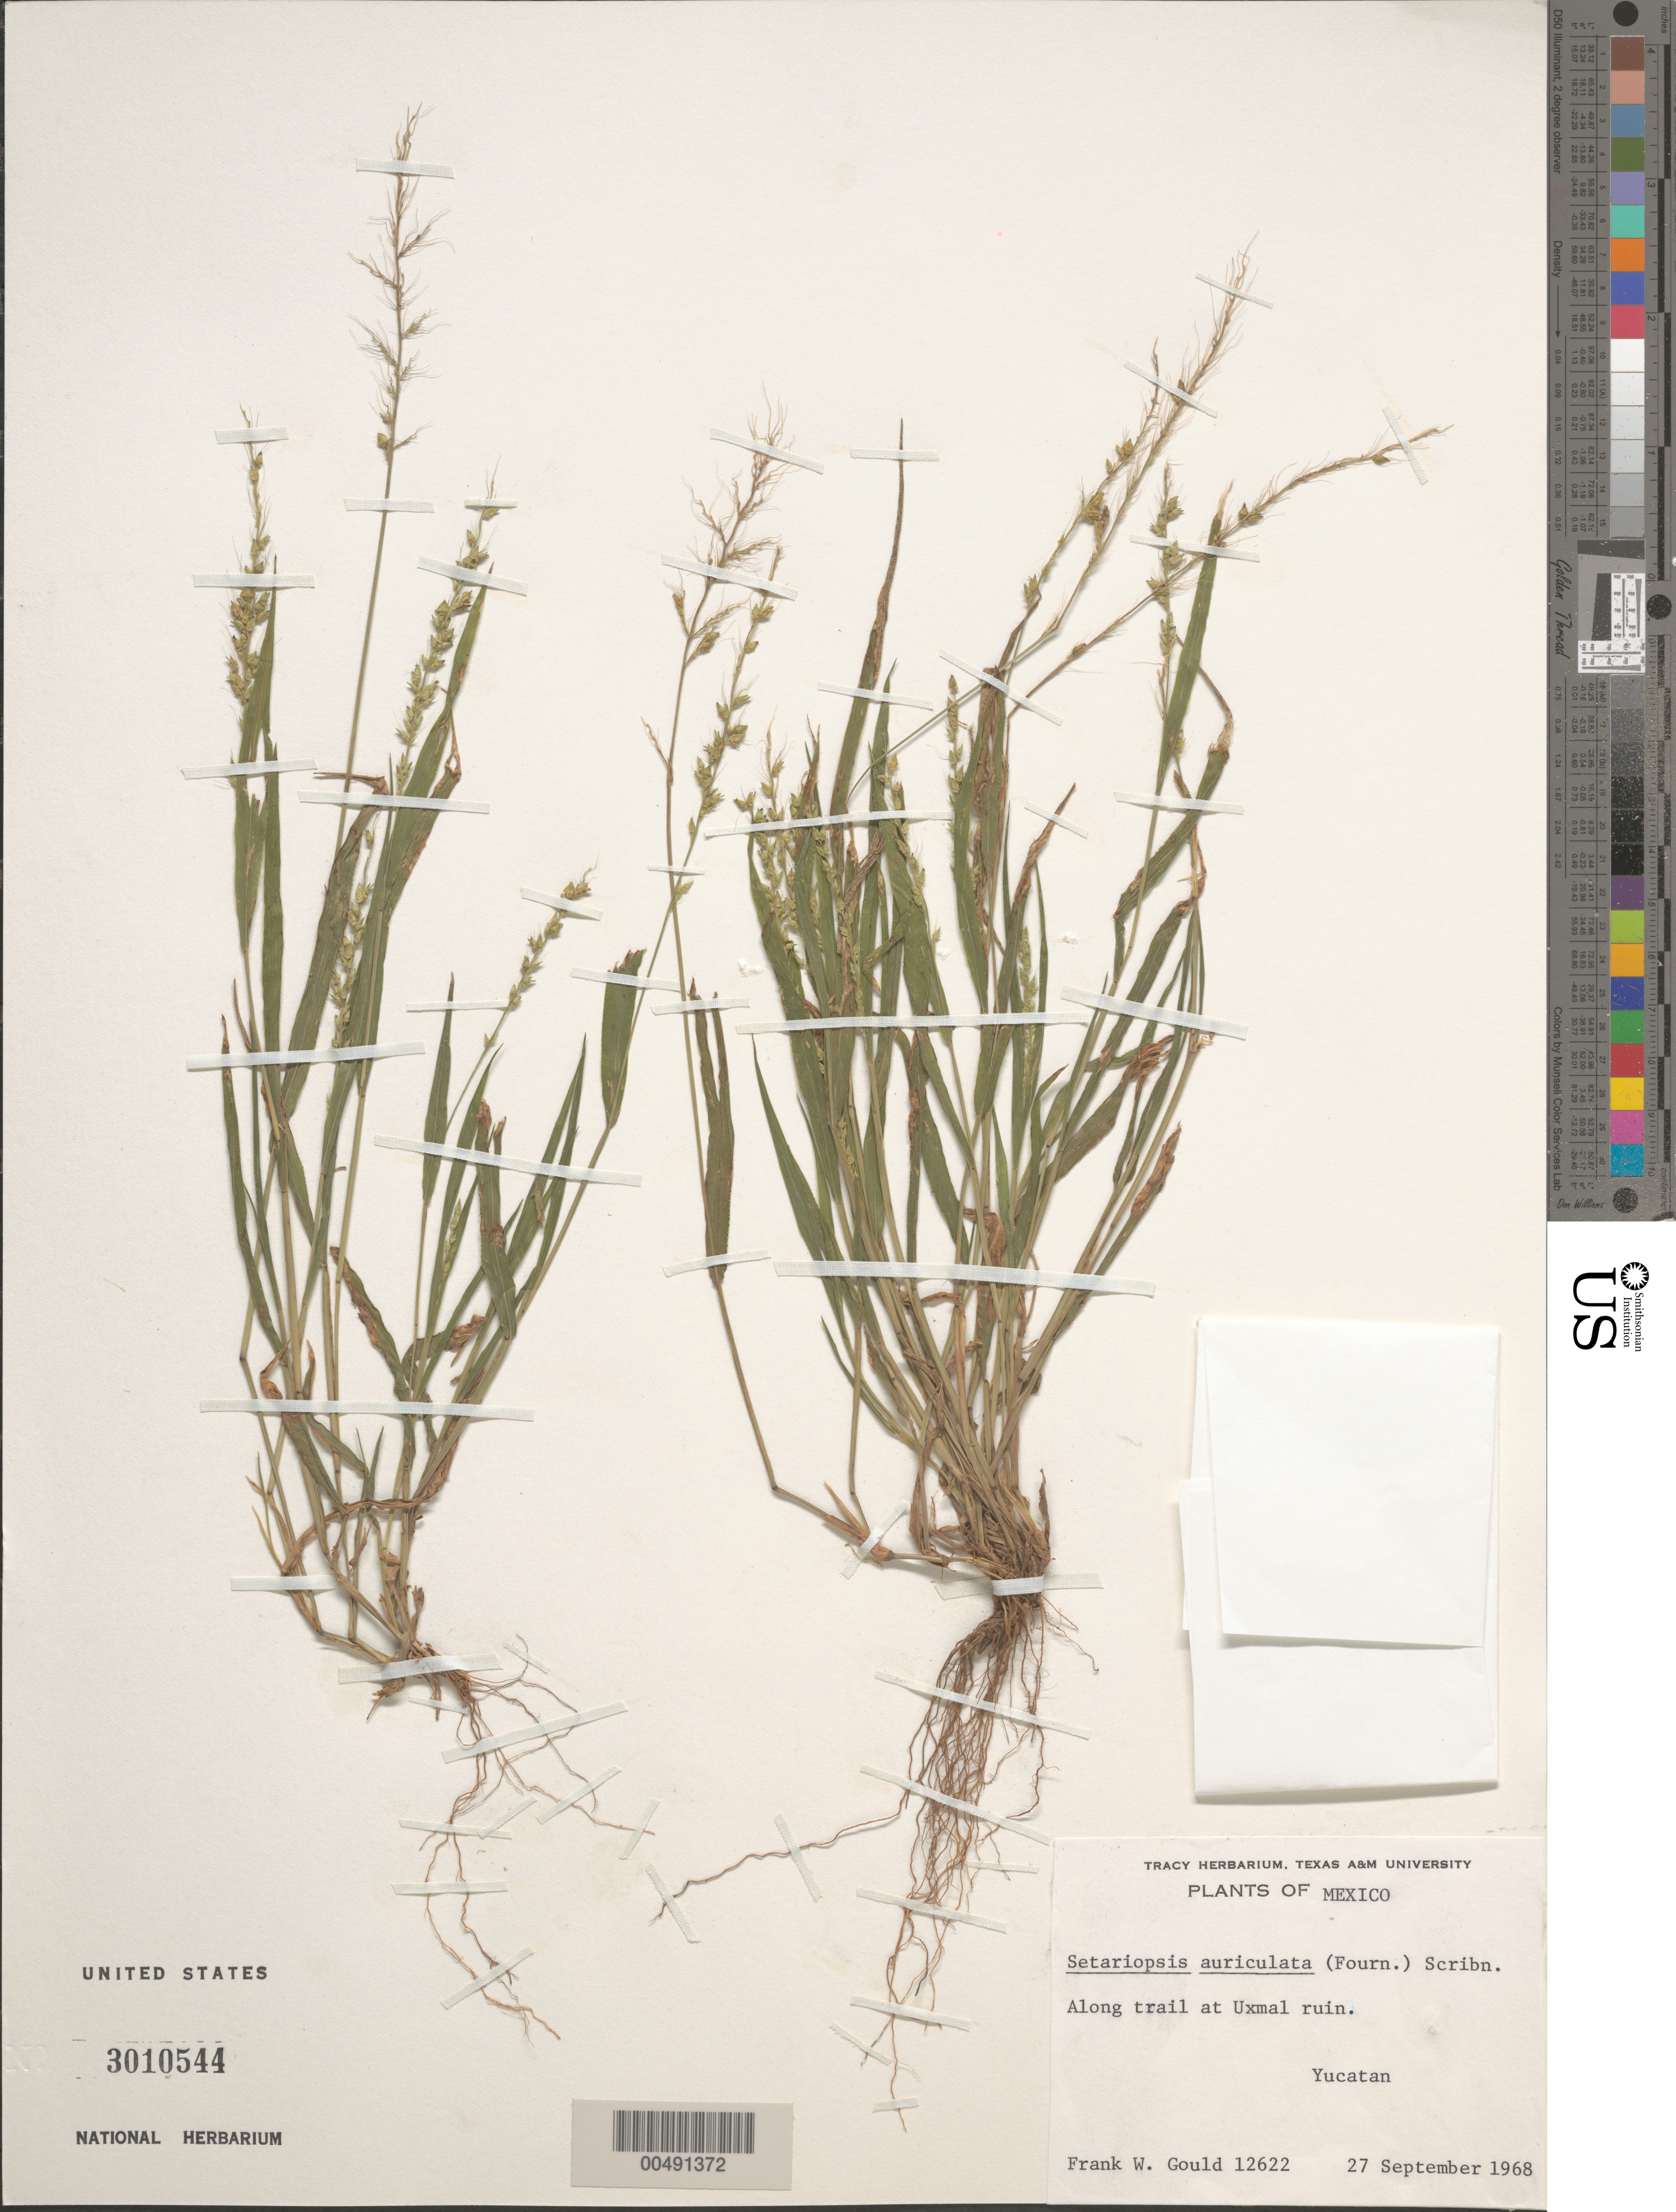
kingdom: Plantae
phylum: Tracheophyta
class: Liliopsida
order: Poales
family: Poaceae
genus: Setariopsis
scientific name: Setariopsis auriculata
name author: (E. Fourn.) Scribn.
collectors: F. W. Gould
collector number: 12622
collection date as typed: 27 Sep 196?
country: Mexico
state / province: Yucatan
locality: At Uxmal ruin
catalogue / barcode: US 3010544